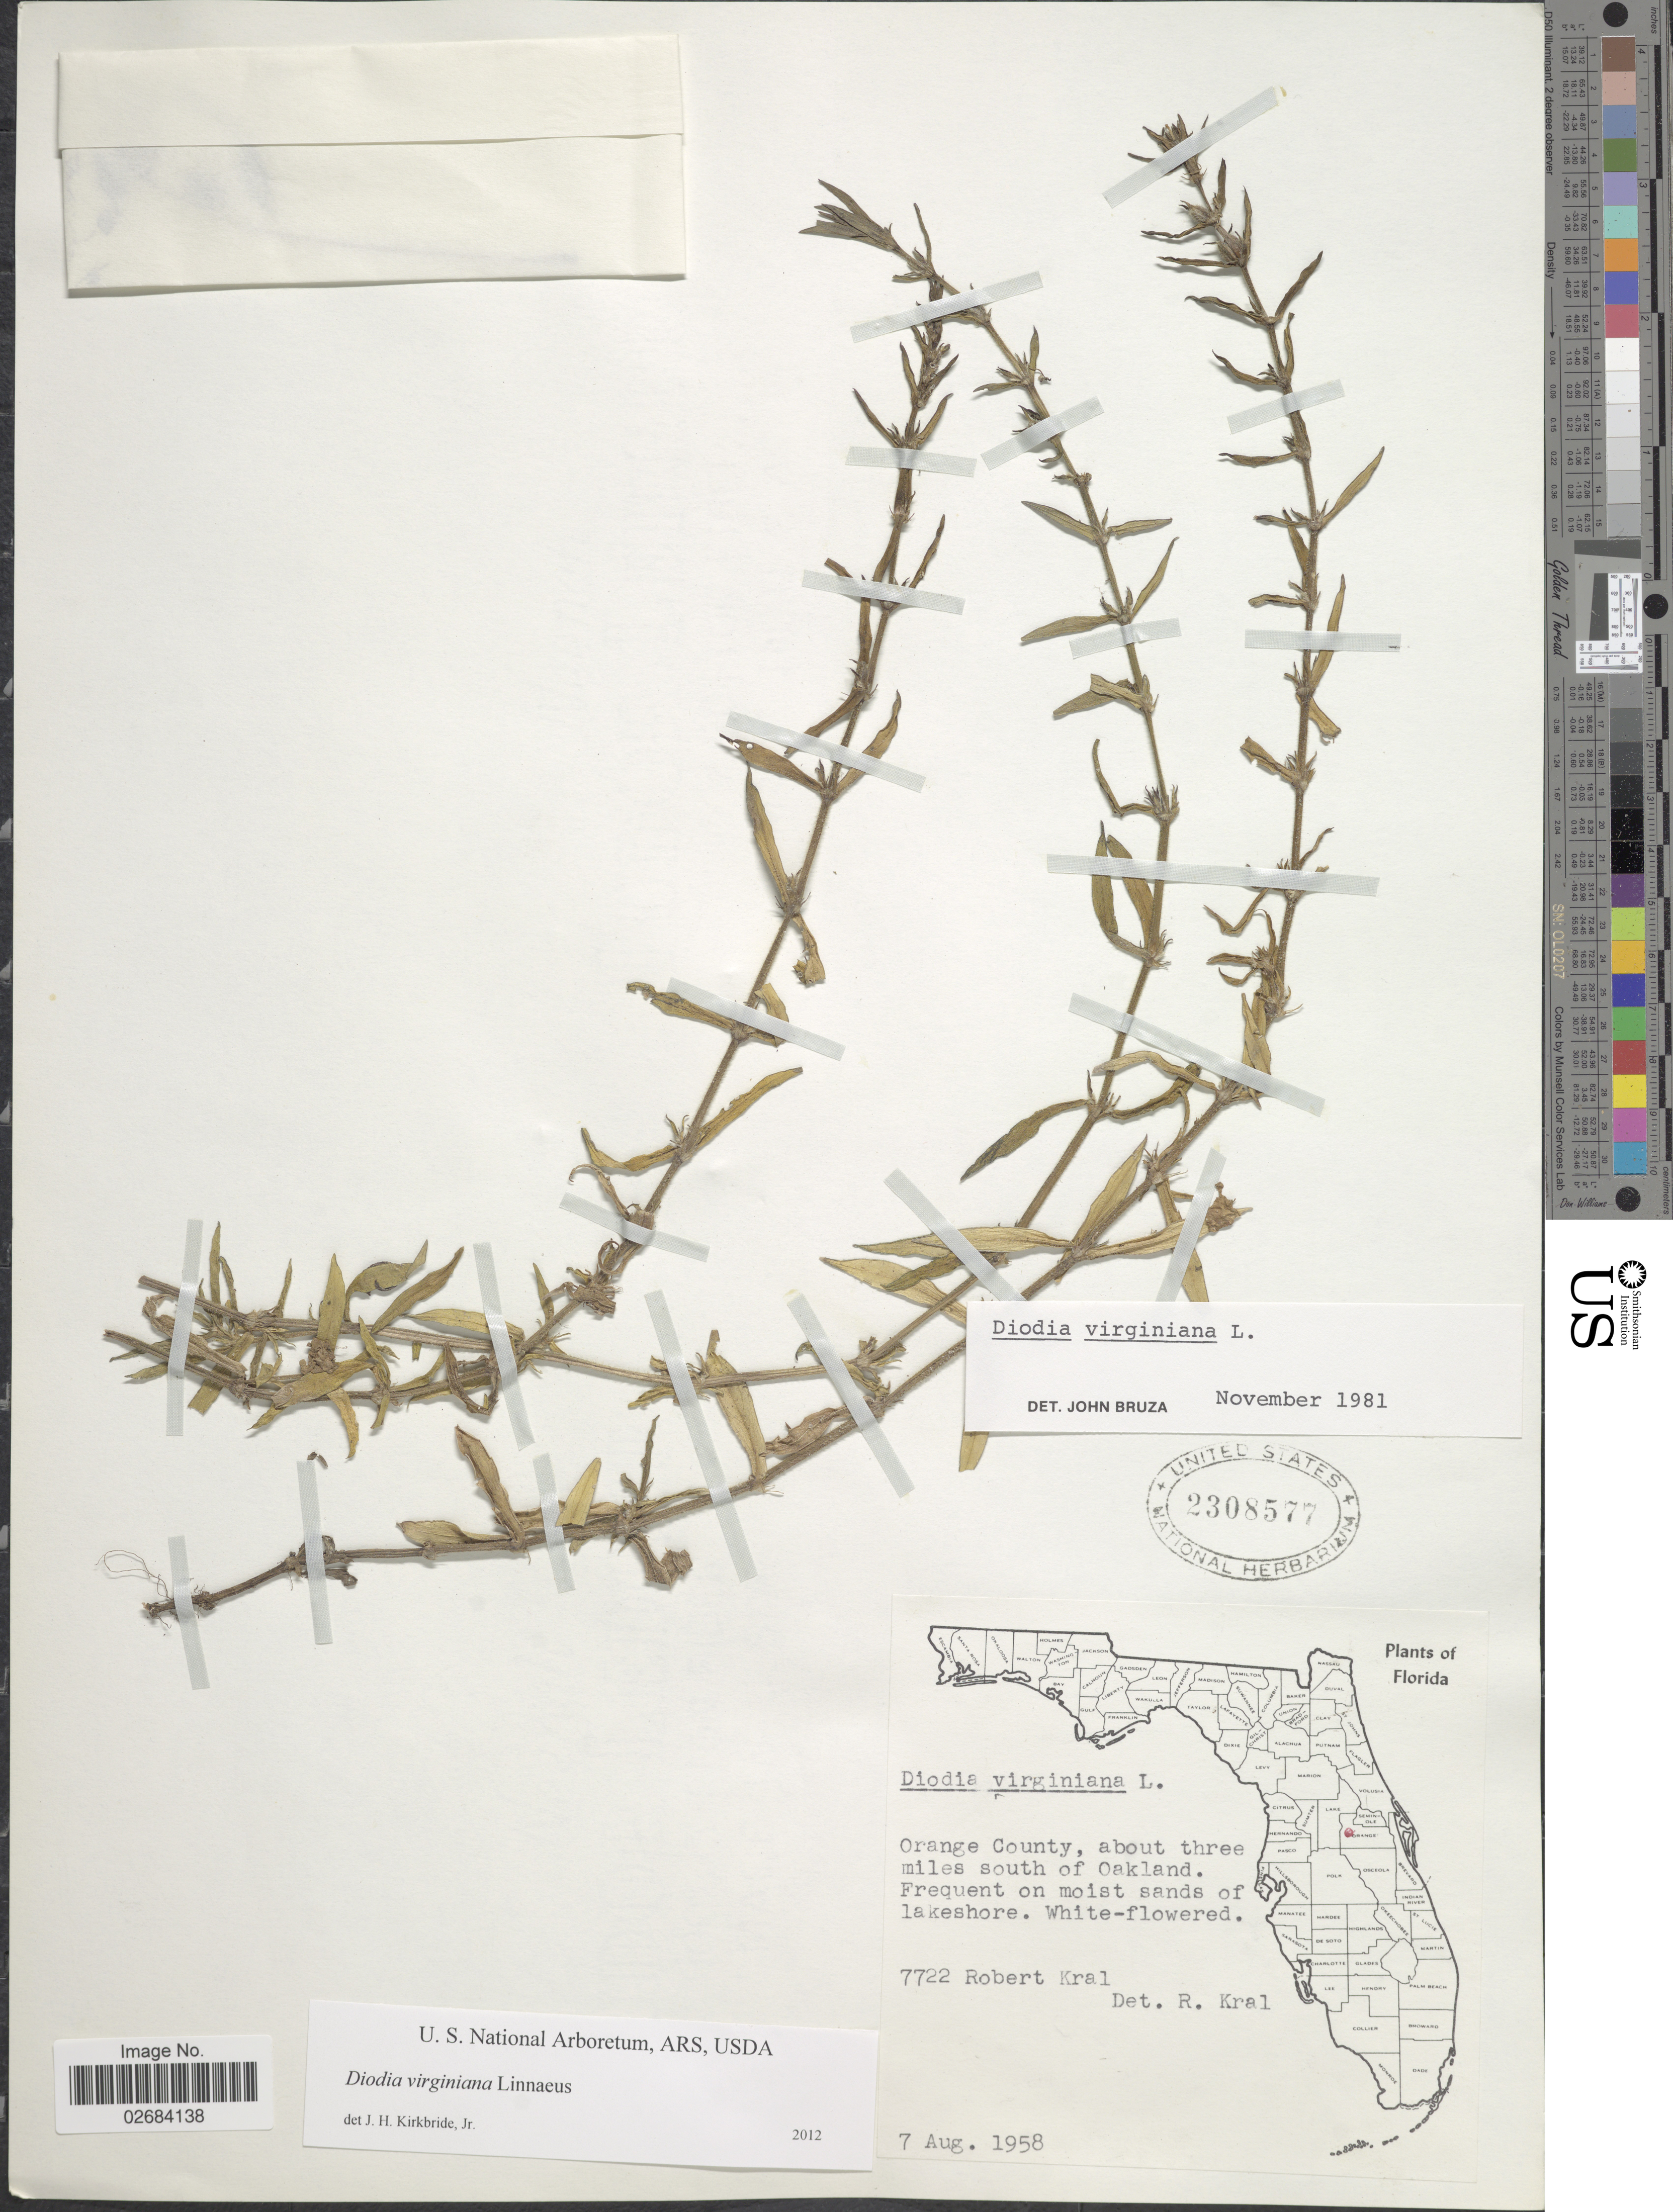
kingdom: Plantae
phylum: Tracheophyta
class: Magnoliopsida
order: Gentianales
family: Rubiaceae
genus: Diodia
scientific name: Diodia virginiana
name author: L.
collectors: R. Kral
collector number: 7722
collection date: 1958-08-07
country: United States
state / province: Florida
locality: Orange County, about three miles south of Oakland, frequent on moist sands of lakeshore.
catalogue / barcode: US 2308577